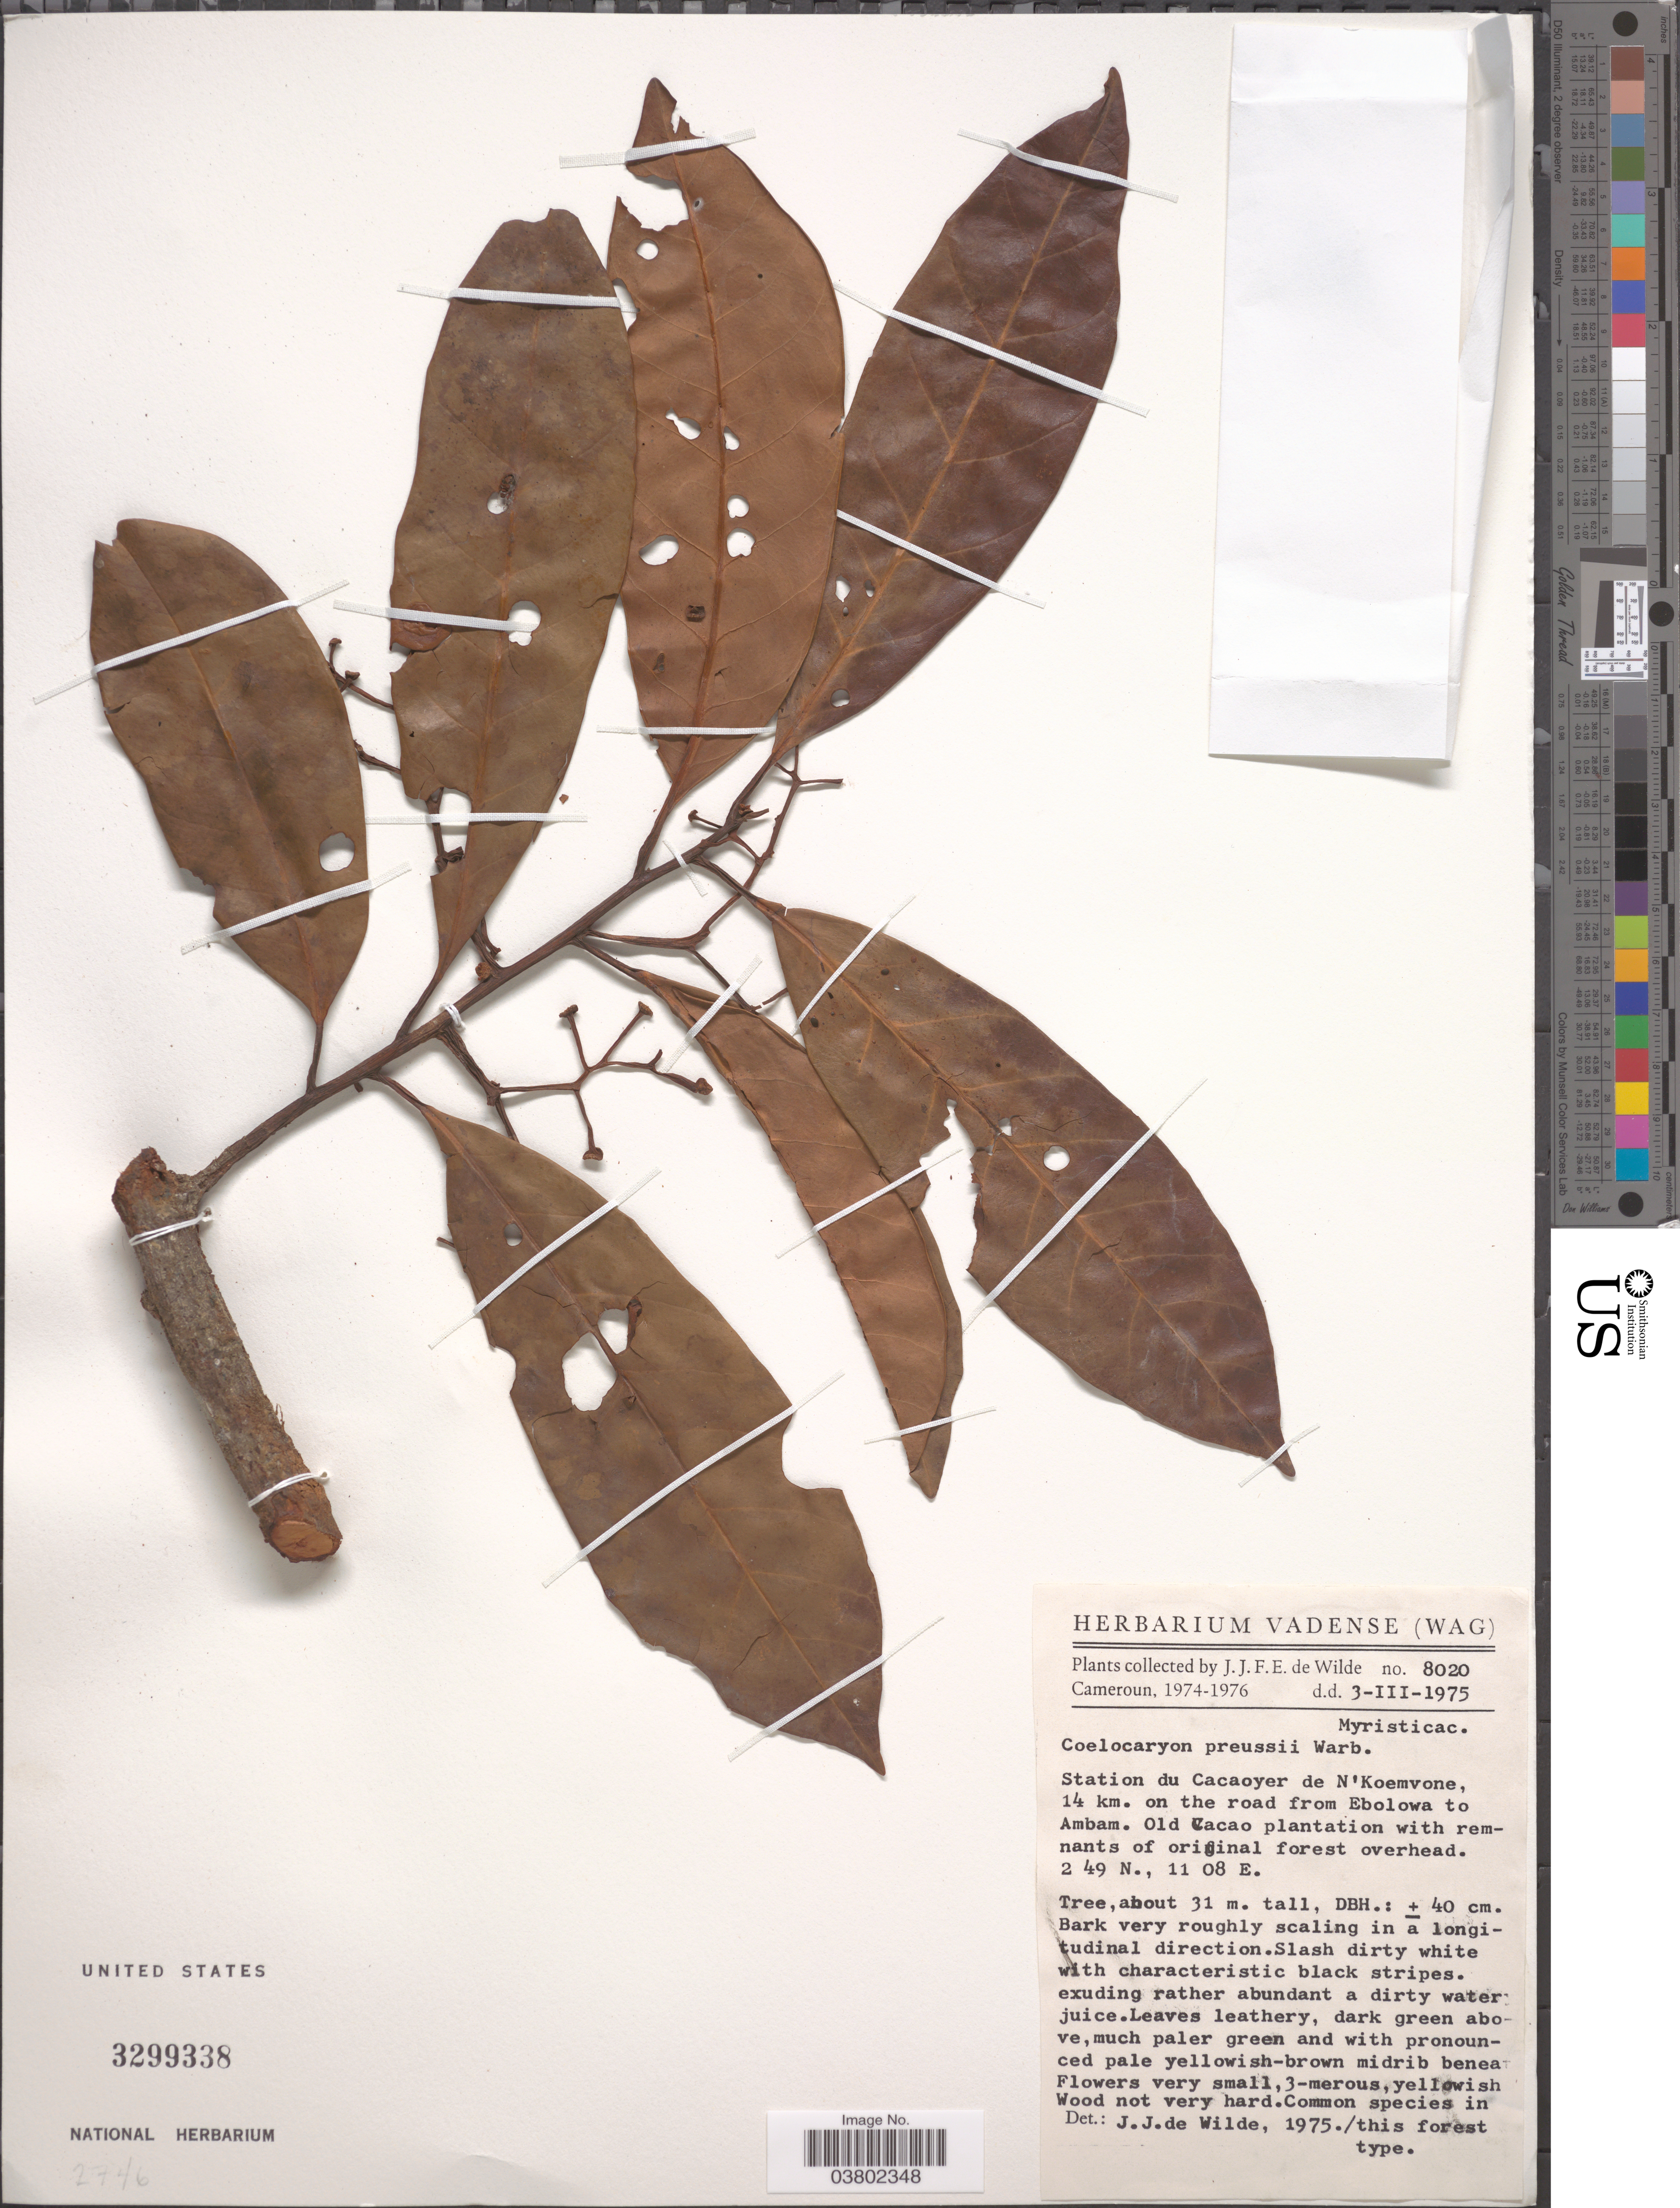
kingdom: Plantae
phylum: Tracheophyta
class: Magnoliopsida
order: Magnoliales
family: Myristicaceae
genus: Coelocaryon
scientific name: Coelocaryon preussii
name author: Warb.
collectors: J.J. de Wilde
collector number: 8020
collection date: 1975-03-03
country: Cameroon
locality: Station du Cacaoyer de N'Koemvone, 14 km. on the road from Ebolowa to Ambam.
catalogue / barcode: US 3299338